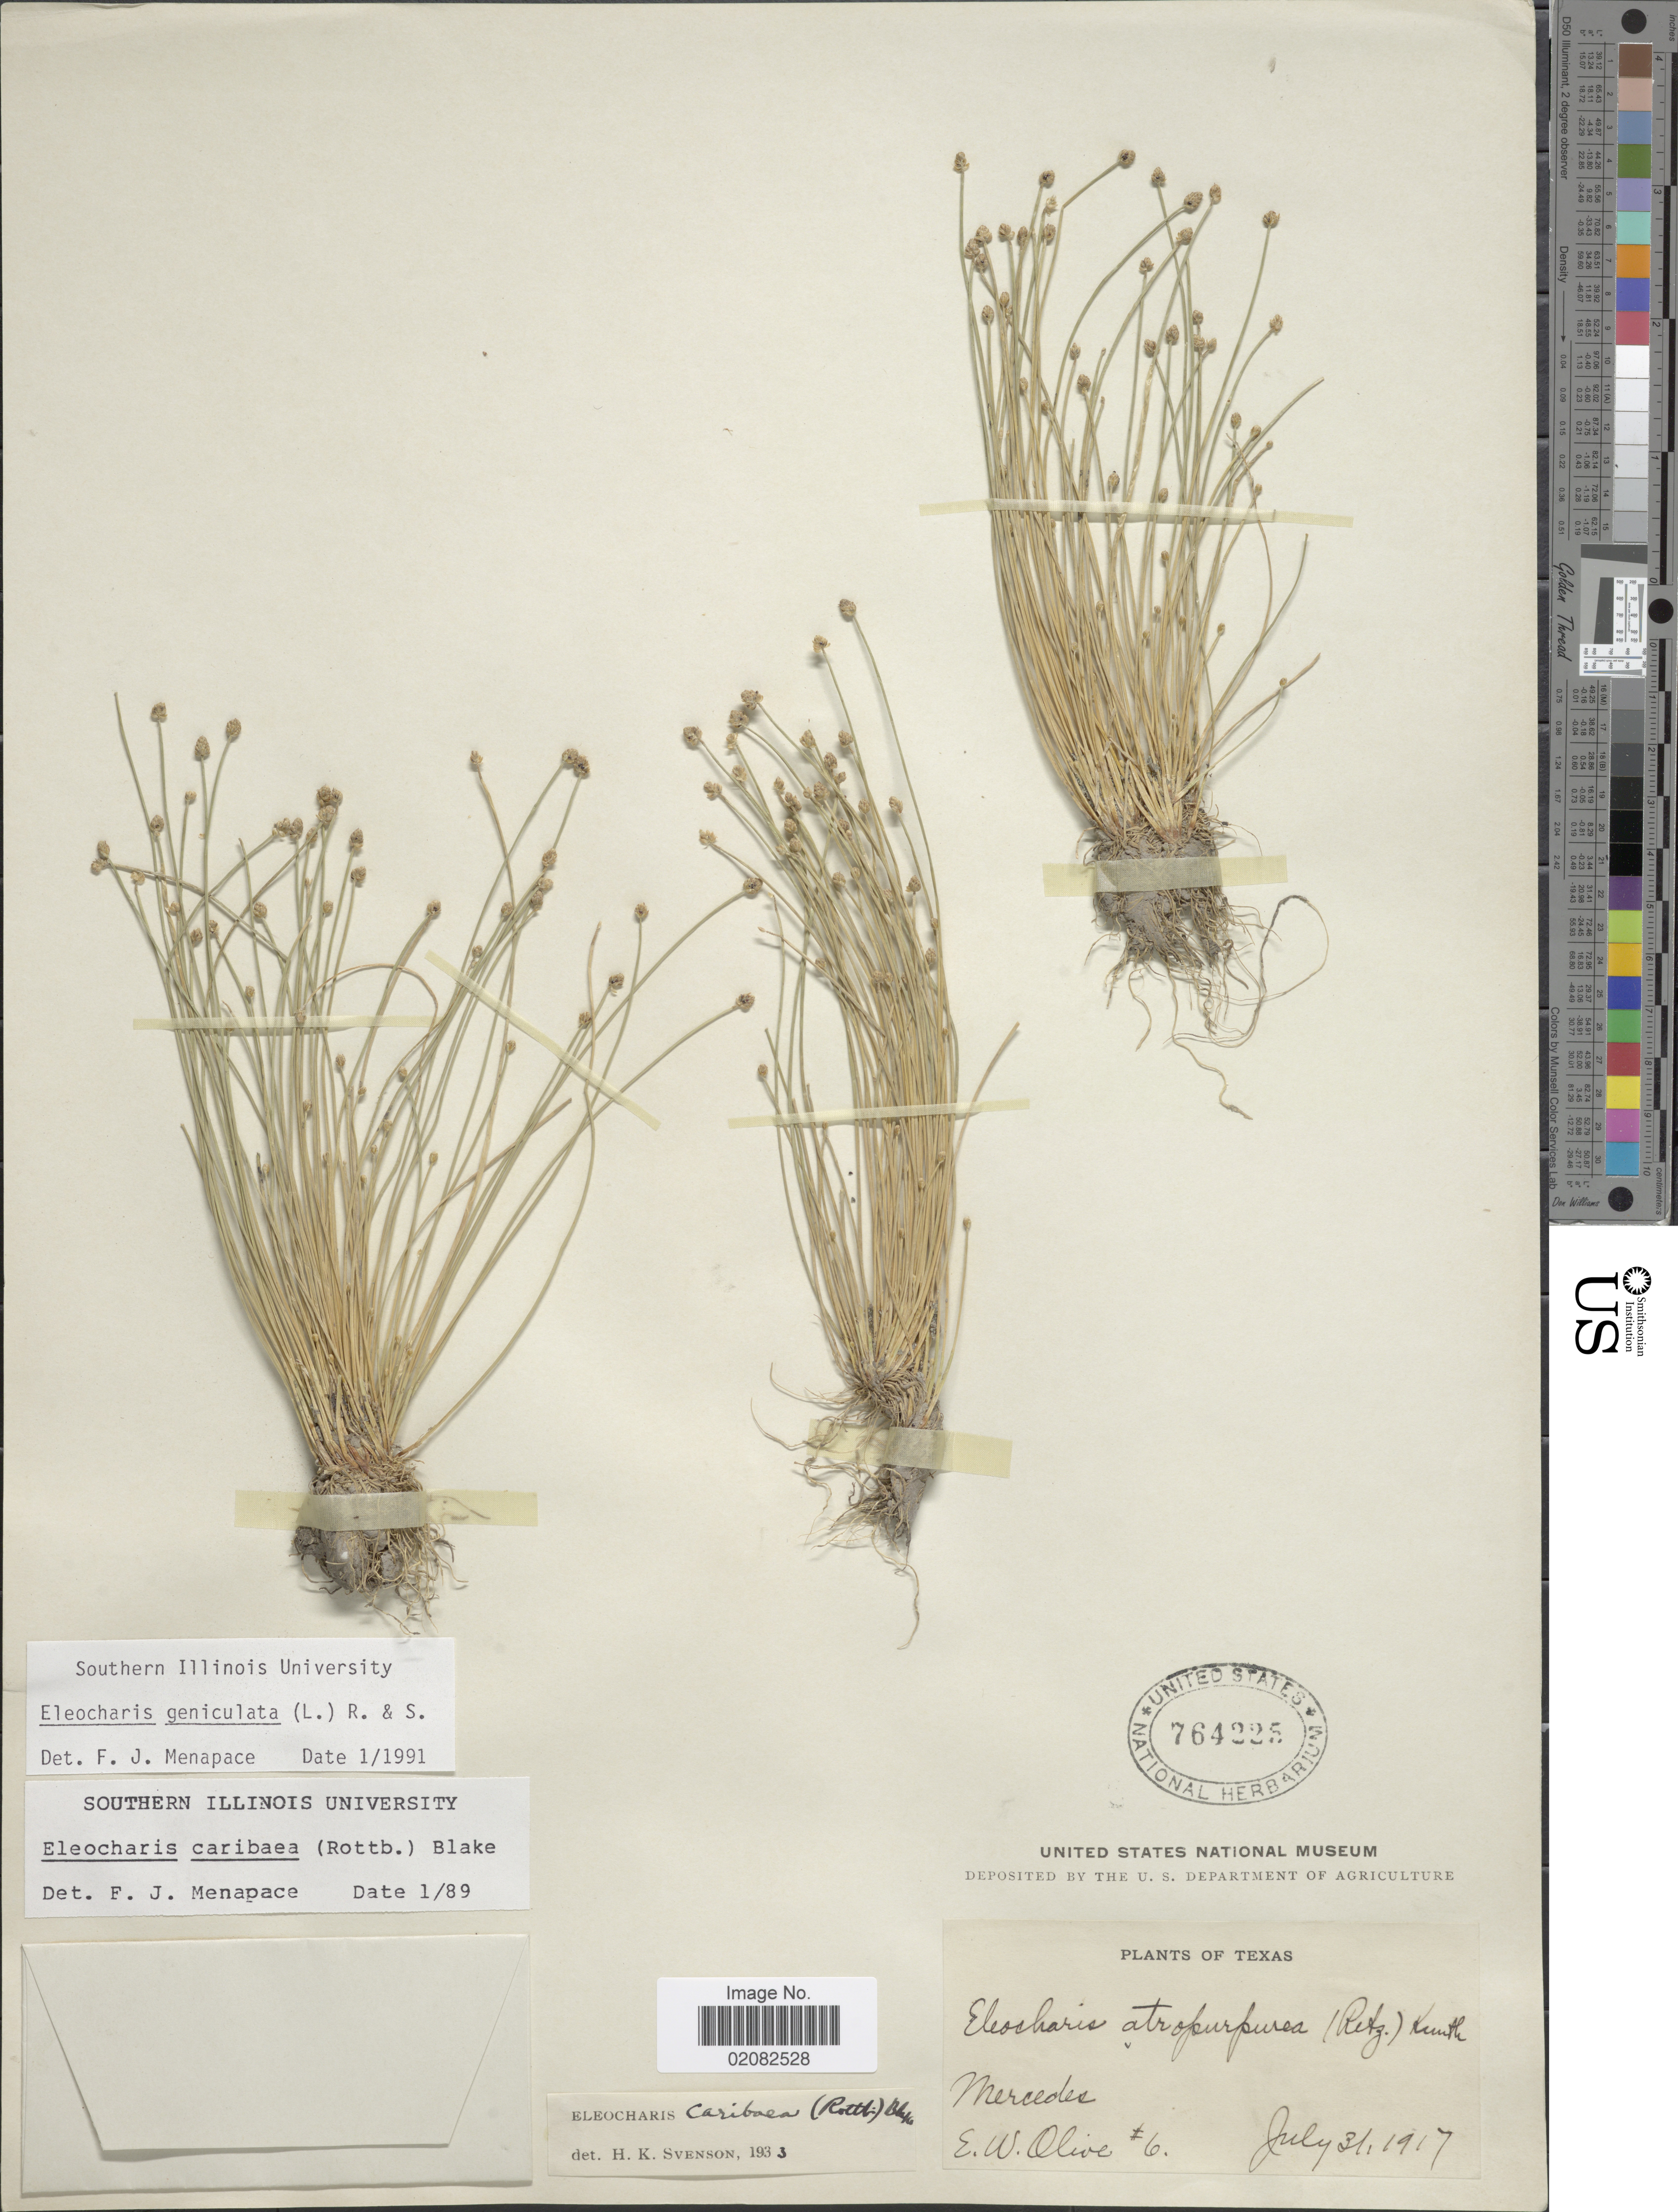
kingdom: Plantae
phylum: Tracheophyta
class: Liliopsida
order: Poales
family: Cyperaceae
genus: Eleocharis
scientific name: Eleocharis geniculata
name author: (L.) Roem. & Schult.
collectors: E. Olive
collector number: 6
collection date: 1917-07-31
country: United States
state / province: Texas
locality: Mercedes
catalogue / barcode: US 764225